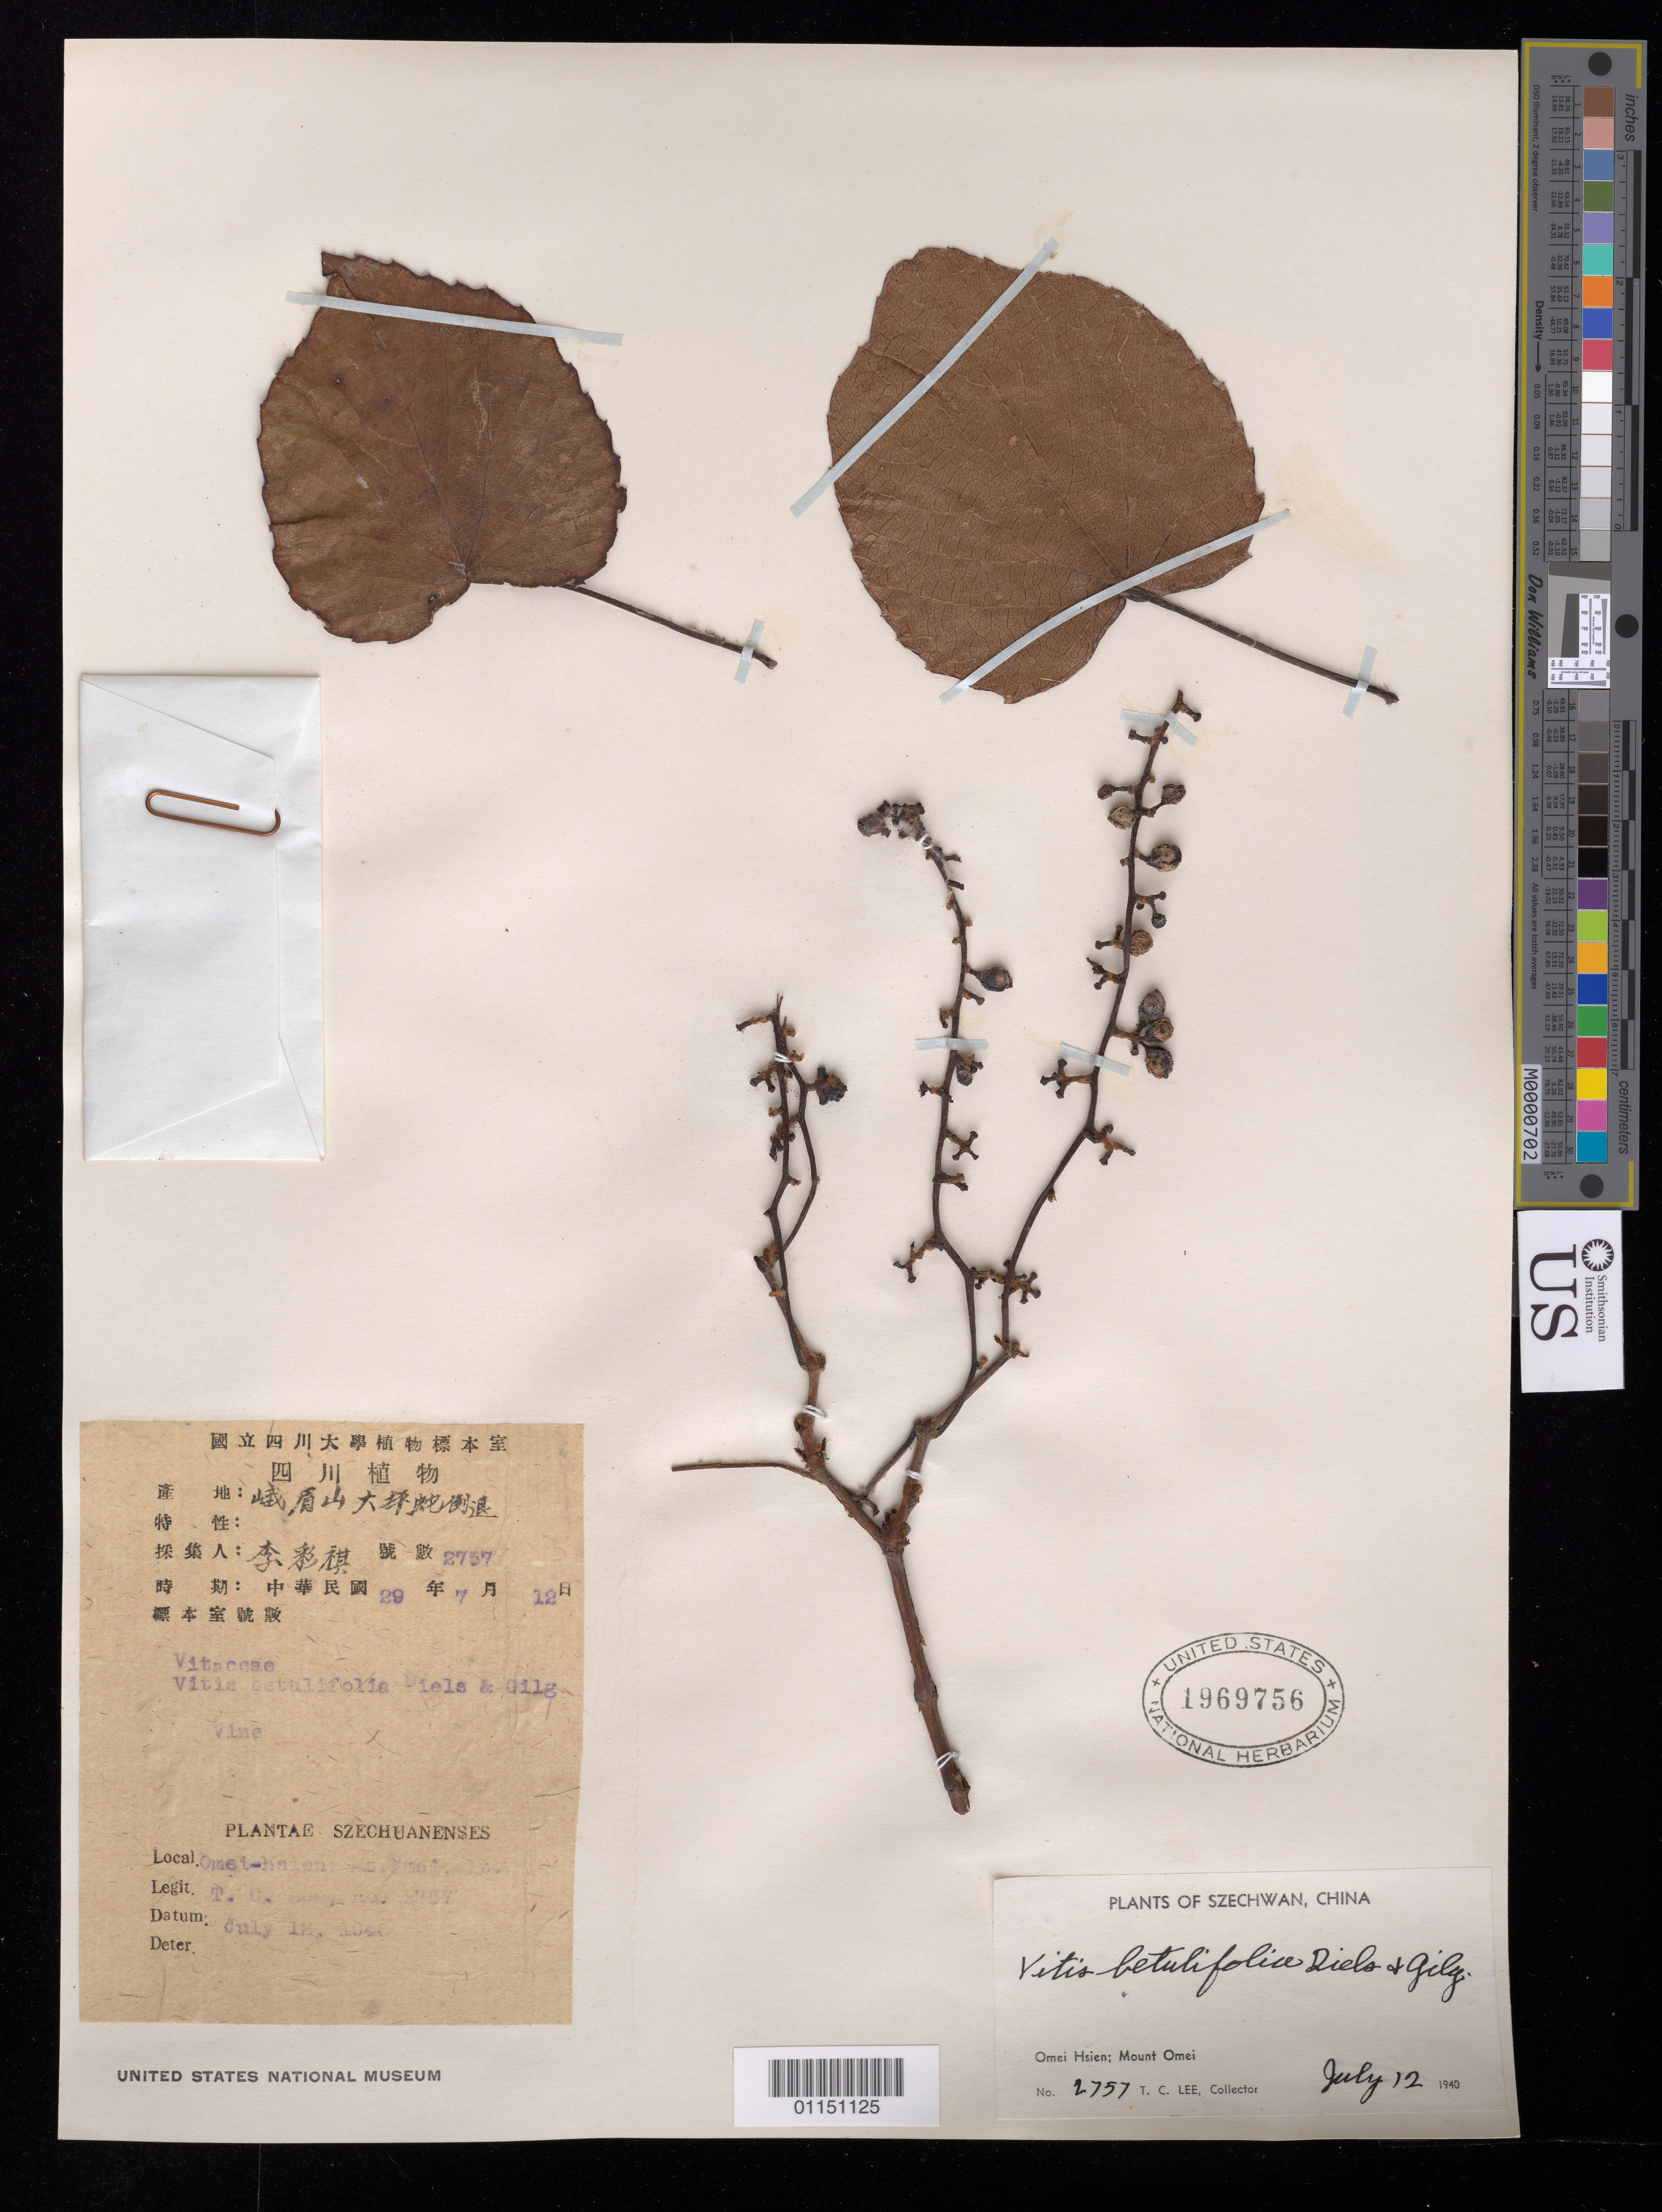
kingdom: Plantae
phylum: Tracheophyta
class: Magnoliopsida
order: Vitales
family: Vitaceae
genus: Vitis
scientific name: Vitis betulifolia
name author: Diels & Gilg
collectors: T. Lee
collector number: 2757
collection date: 1940-07-12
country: China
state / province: Sichuan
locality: Omei Hsien; Mt Omei.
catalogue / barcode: US 1969756